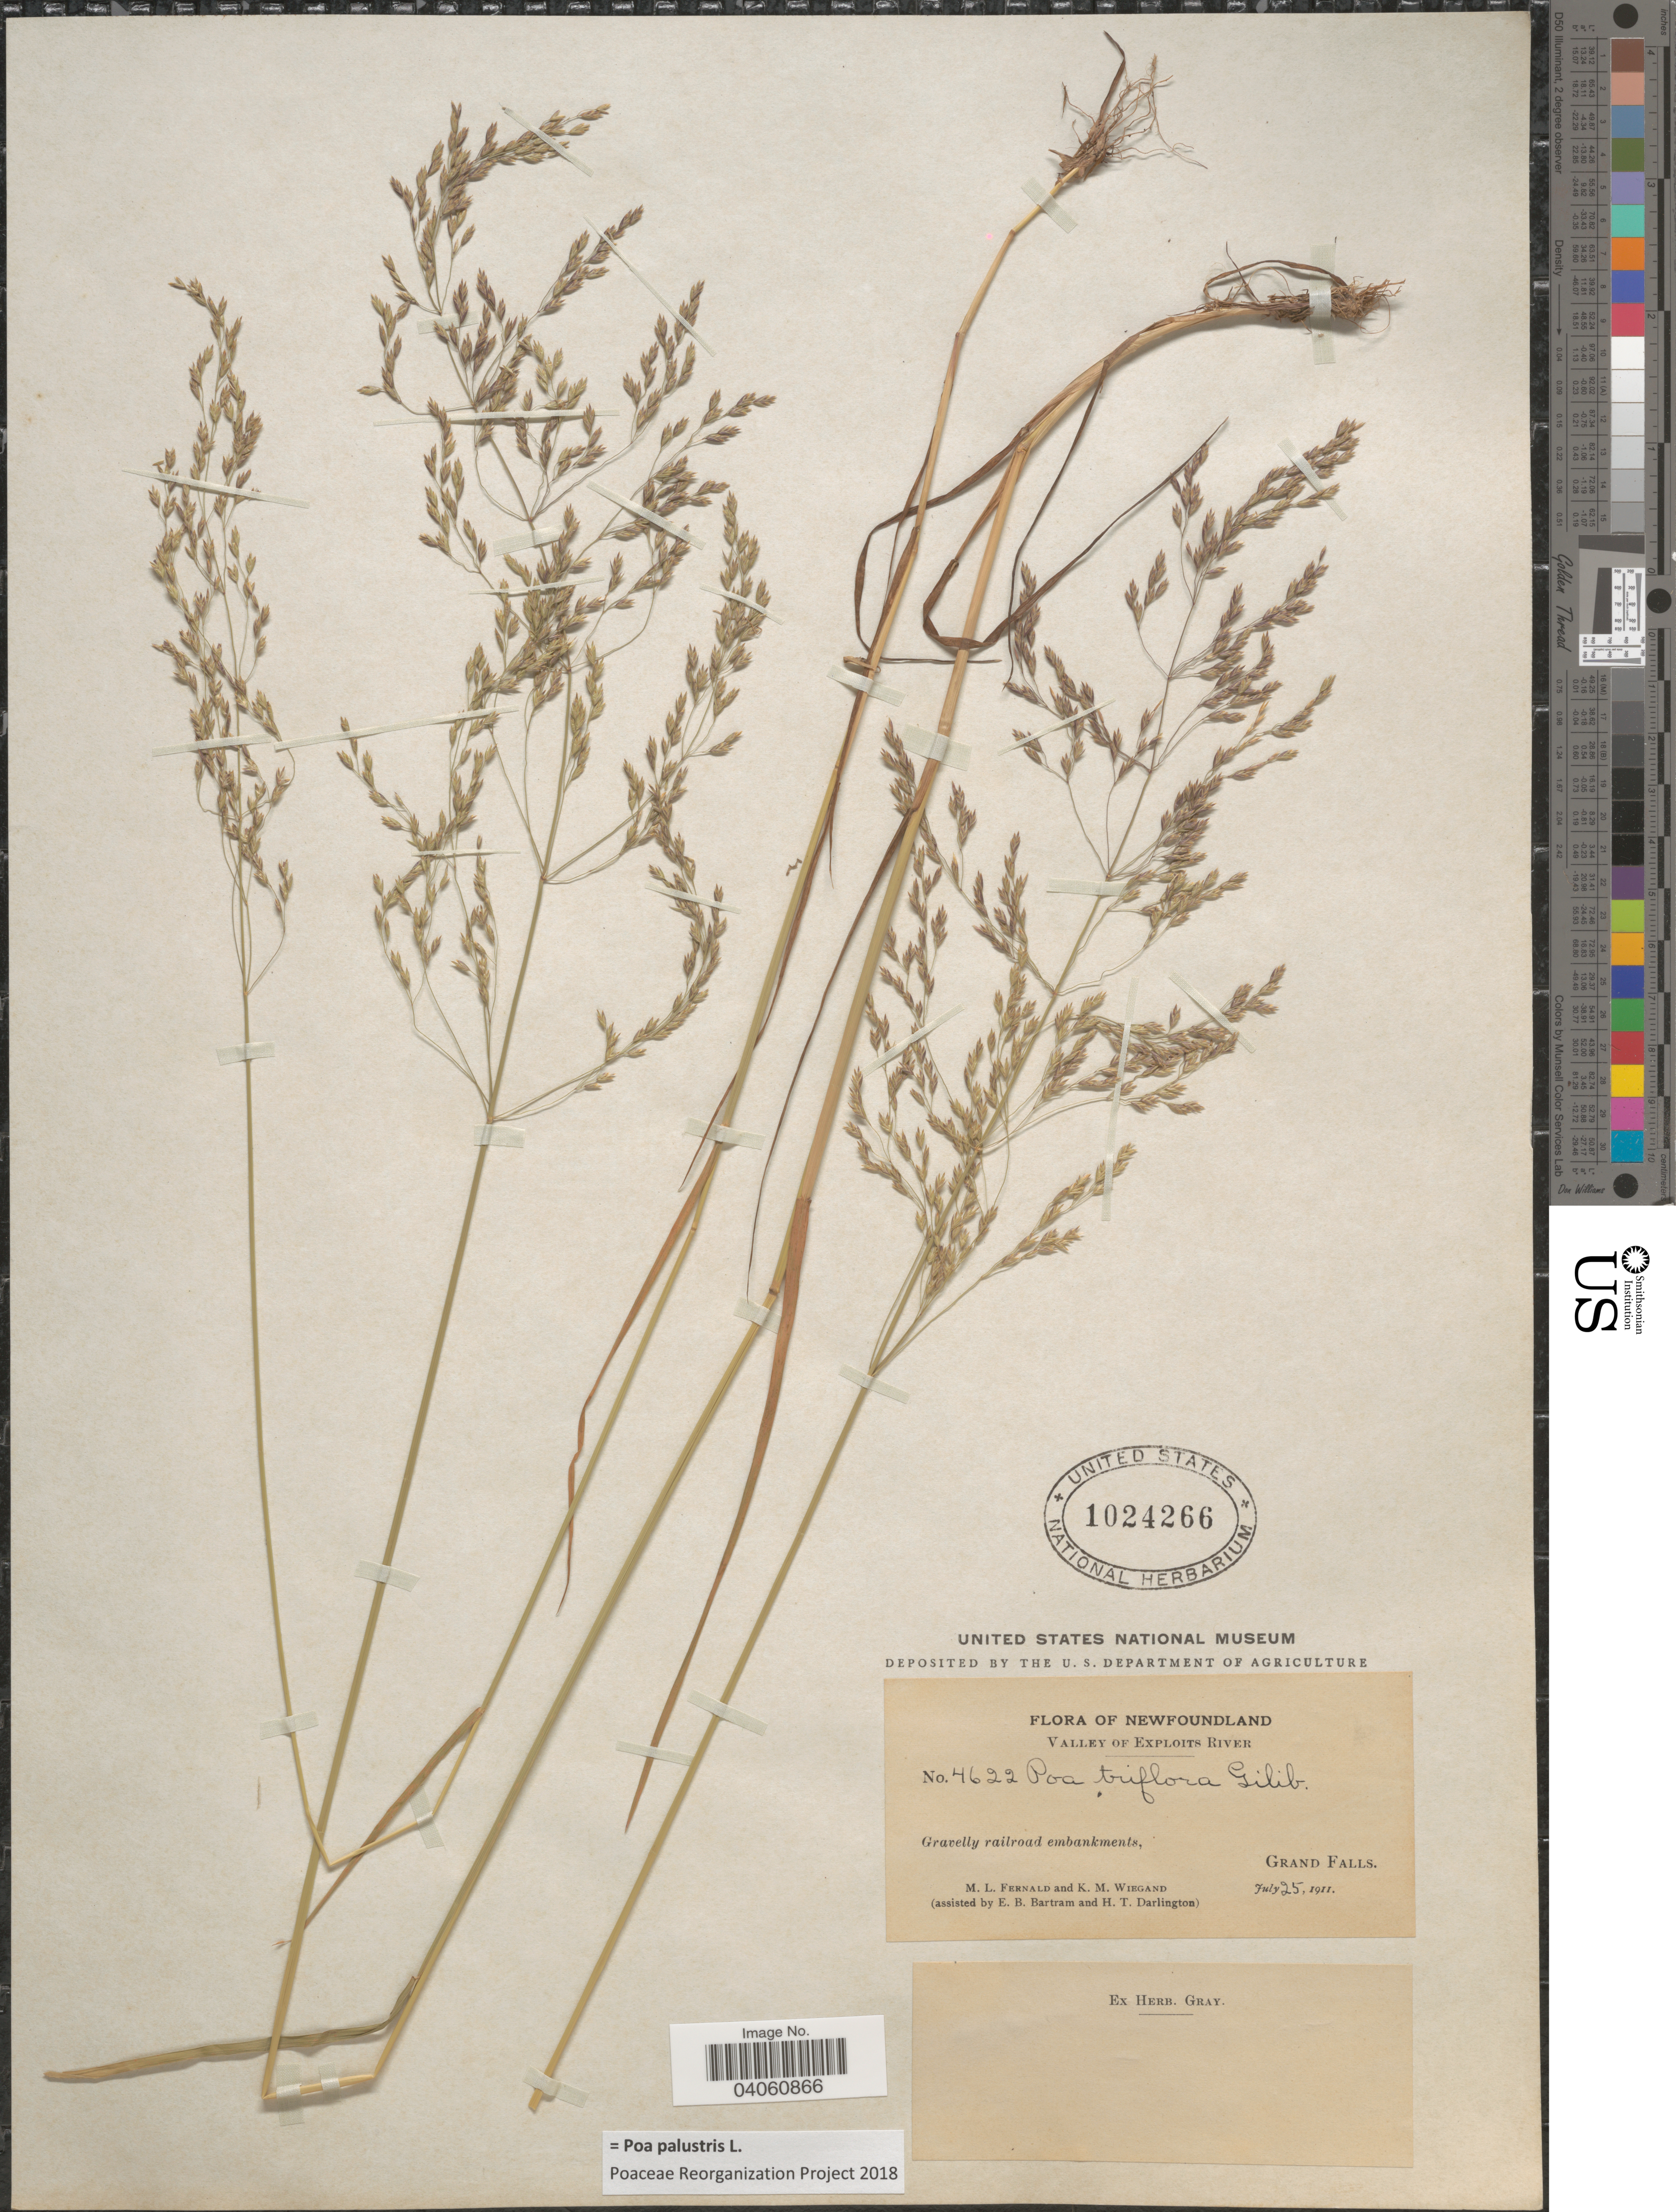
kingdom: Plantae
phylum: Tracheophyta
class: Liliopsida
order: Poales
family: Poaceae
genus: Poa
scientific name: Poa palustris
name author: L.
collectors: M. L. Fernald, K. M. Wiegand, E. B. Bartram & H. Darlington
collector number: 4622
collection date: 1911-07-25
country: Canada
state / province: Newfoundland and Labrador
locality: Valley of Exploits River. Grand Falls.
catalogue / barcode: US 1024266